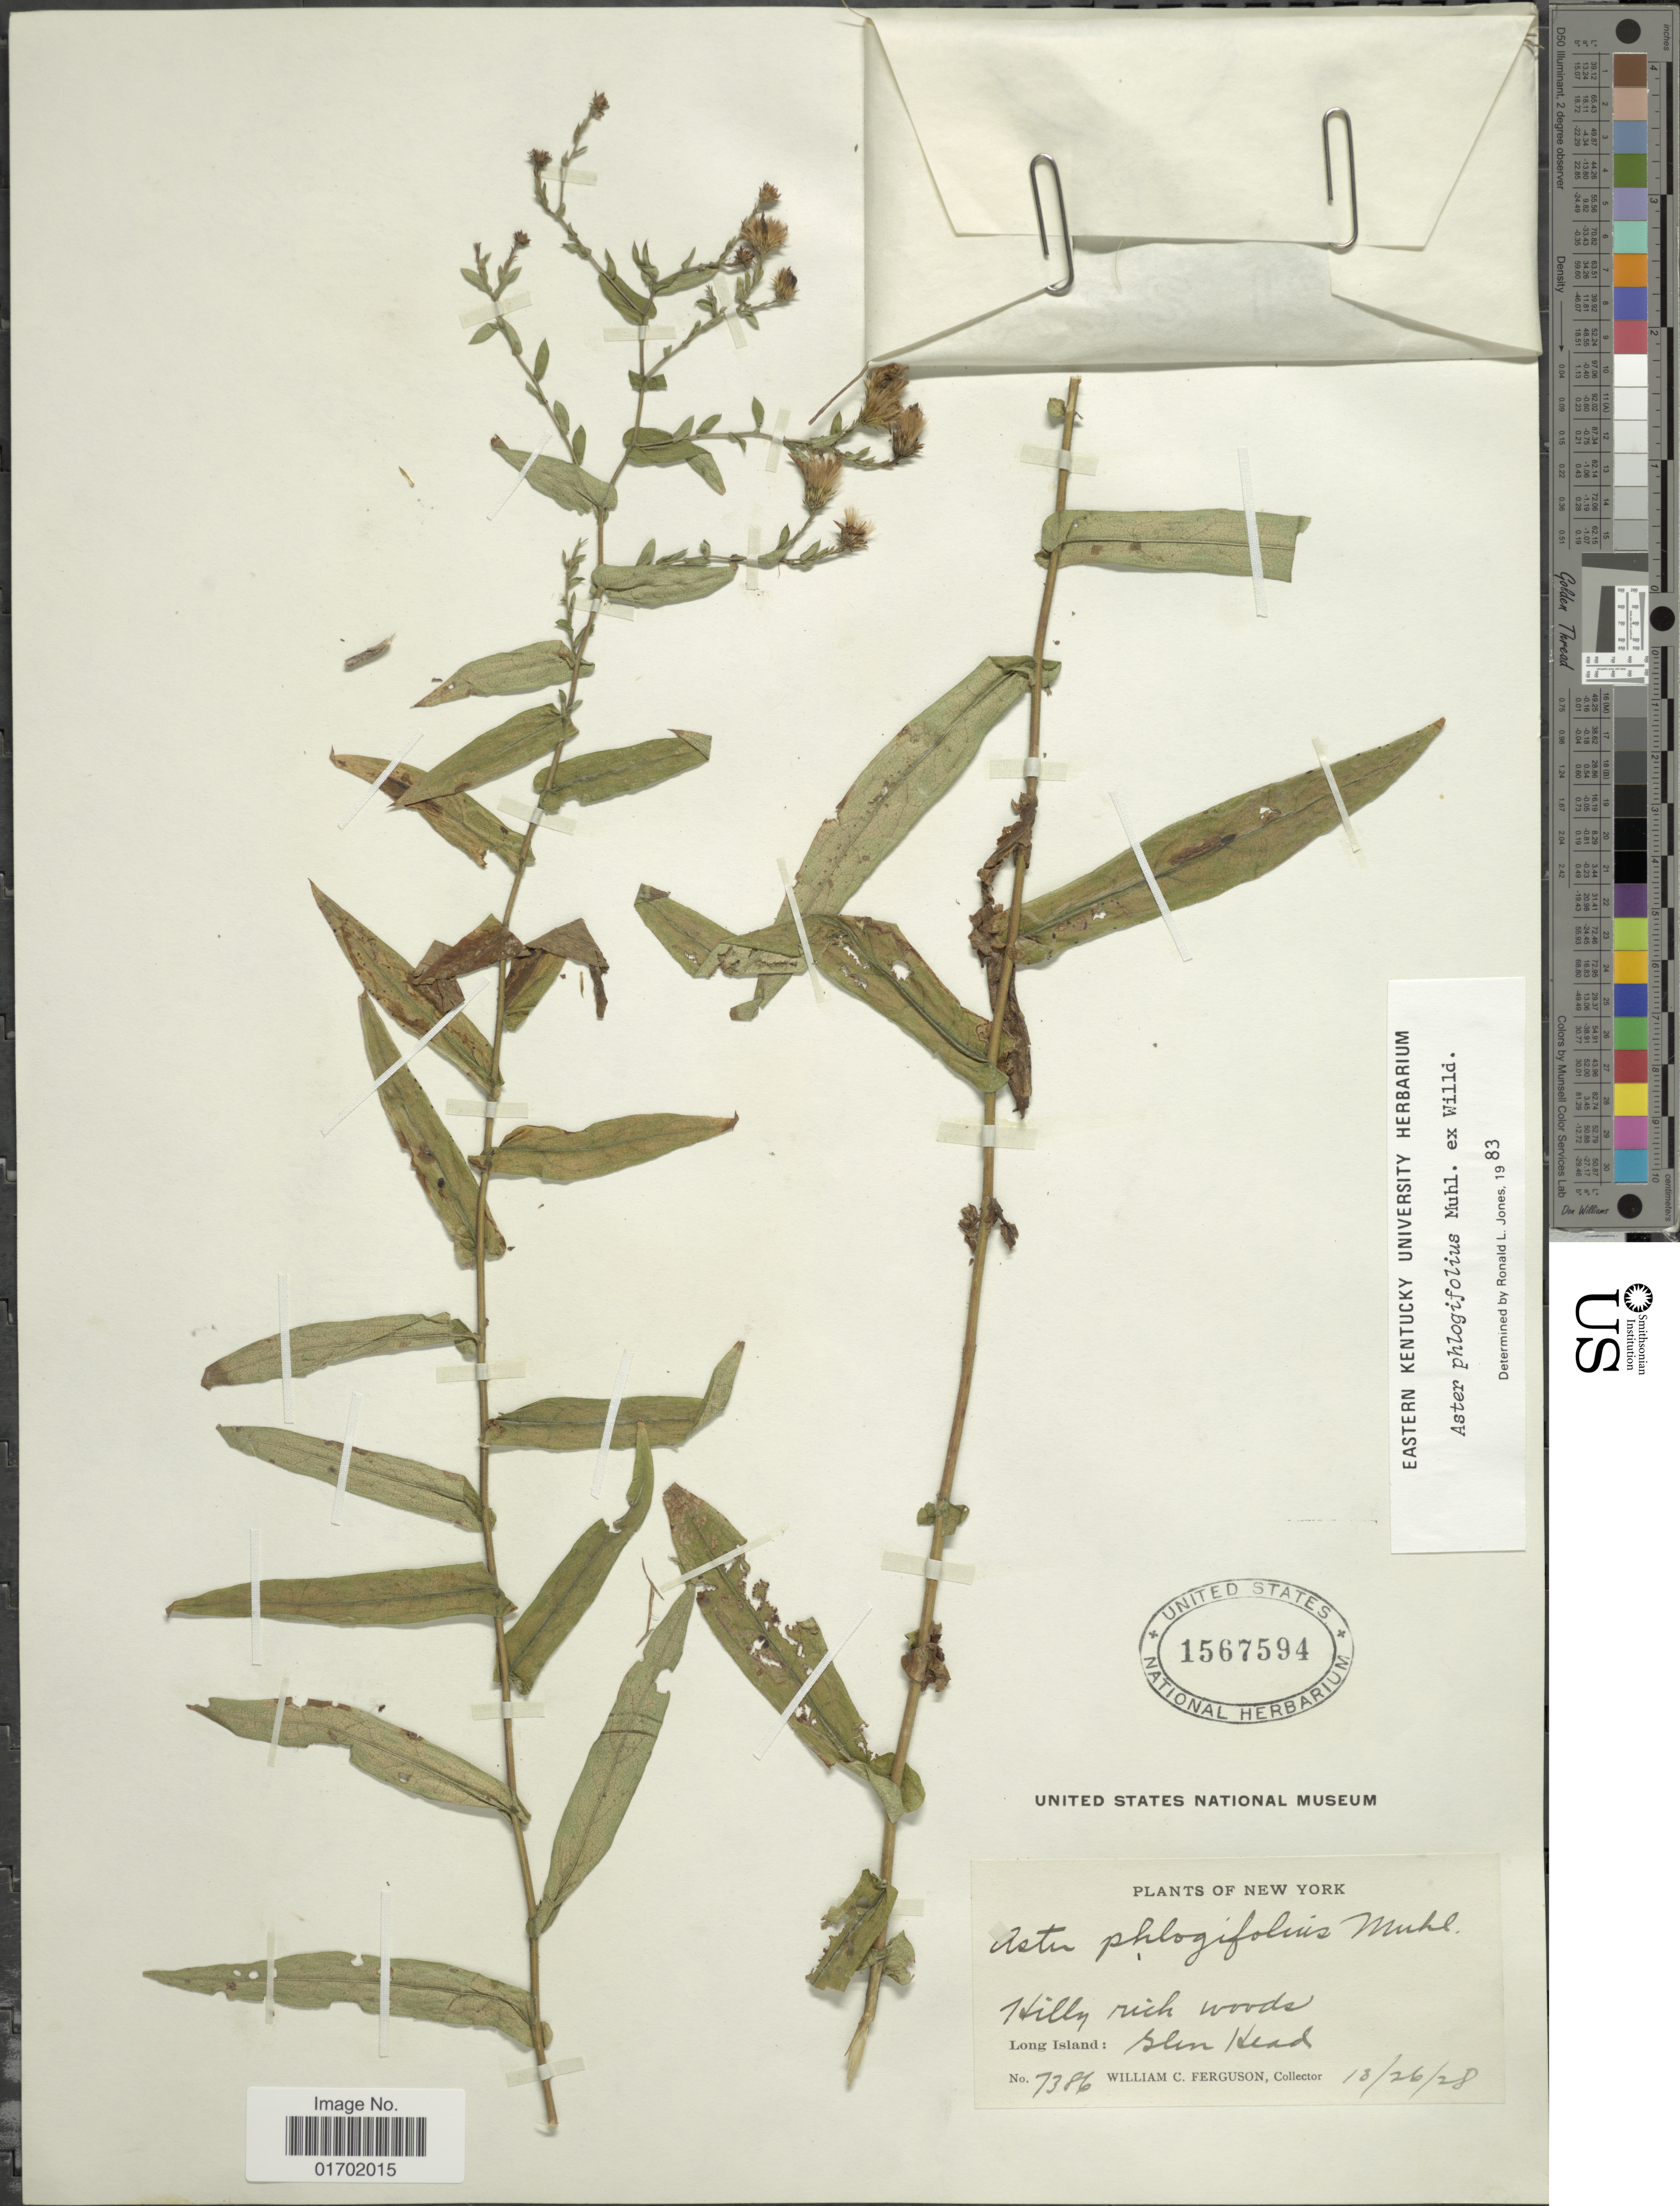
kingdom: Plantae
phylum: Tracheophyta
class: Magnoliopsida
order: Asterales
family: Asteraceae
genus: Symphyotrichum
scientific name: Symphyotrichum phlogifolium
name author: (Muhl. ex Willd.) G.L. Nesom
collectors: W. Ferguson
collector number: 7386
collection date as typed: Transcribed d/m/y: 26/10/28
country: United States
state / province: New York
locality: Long Island, Glen Head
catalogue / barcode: US 1567594